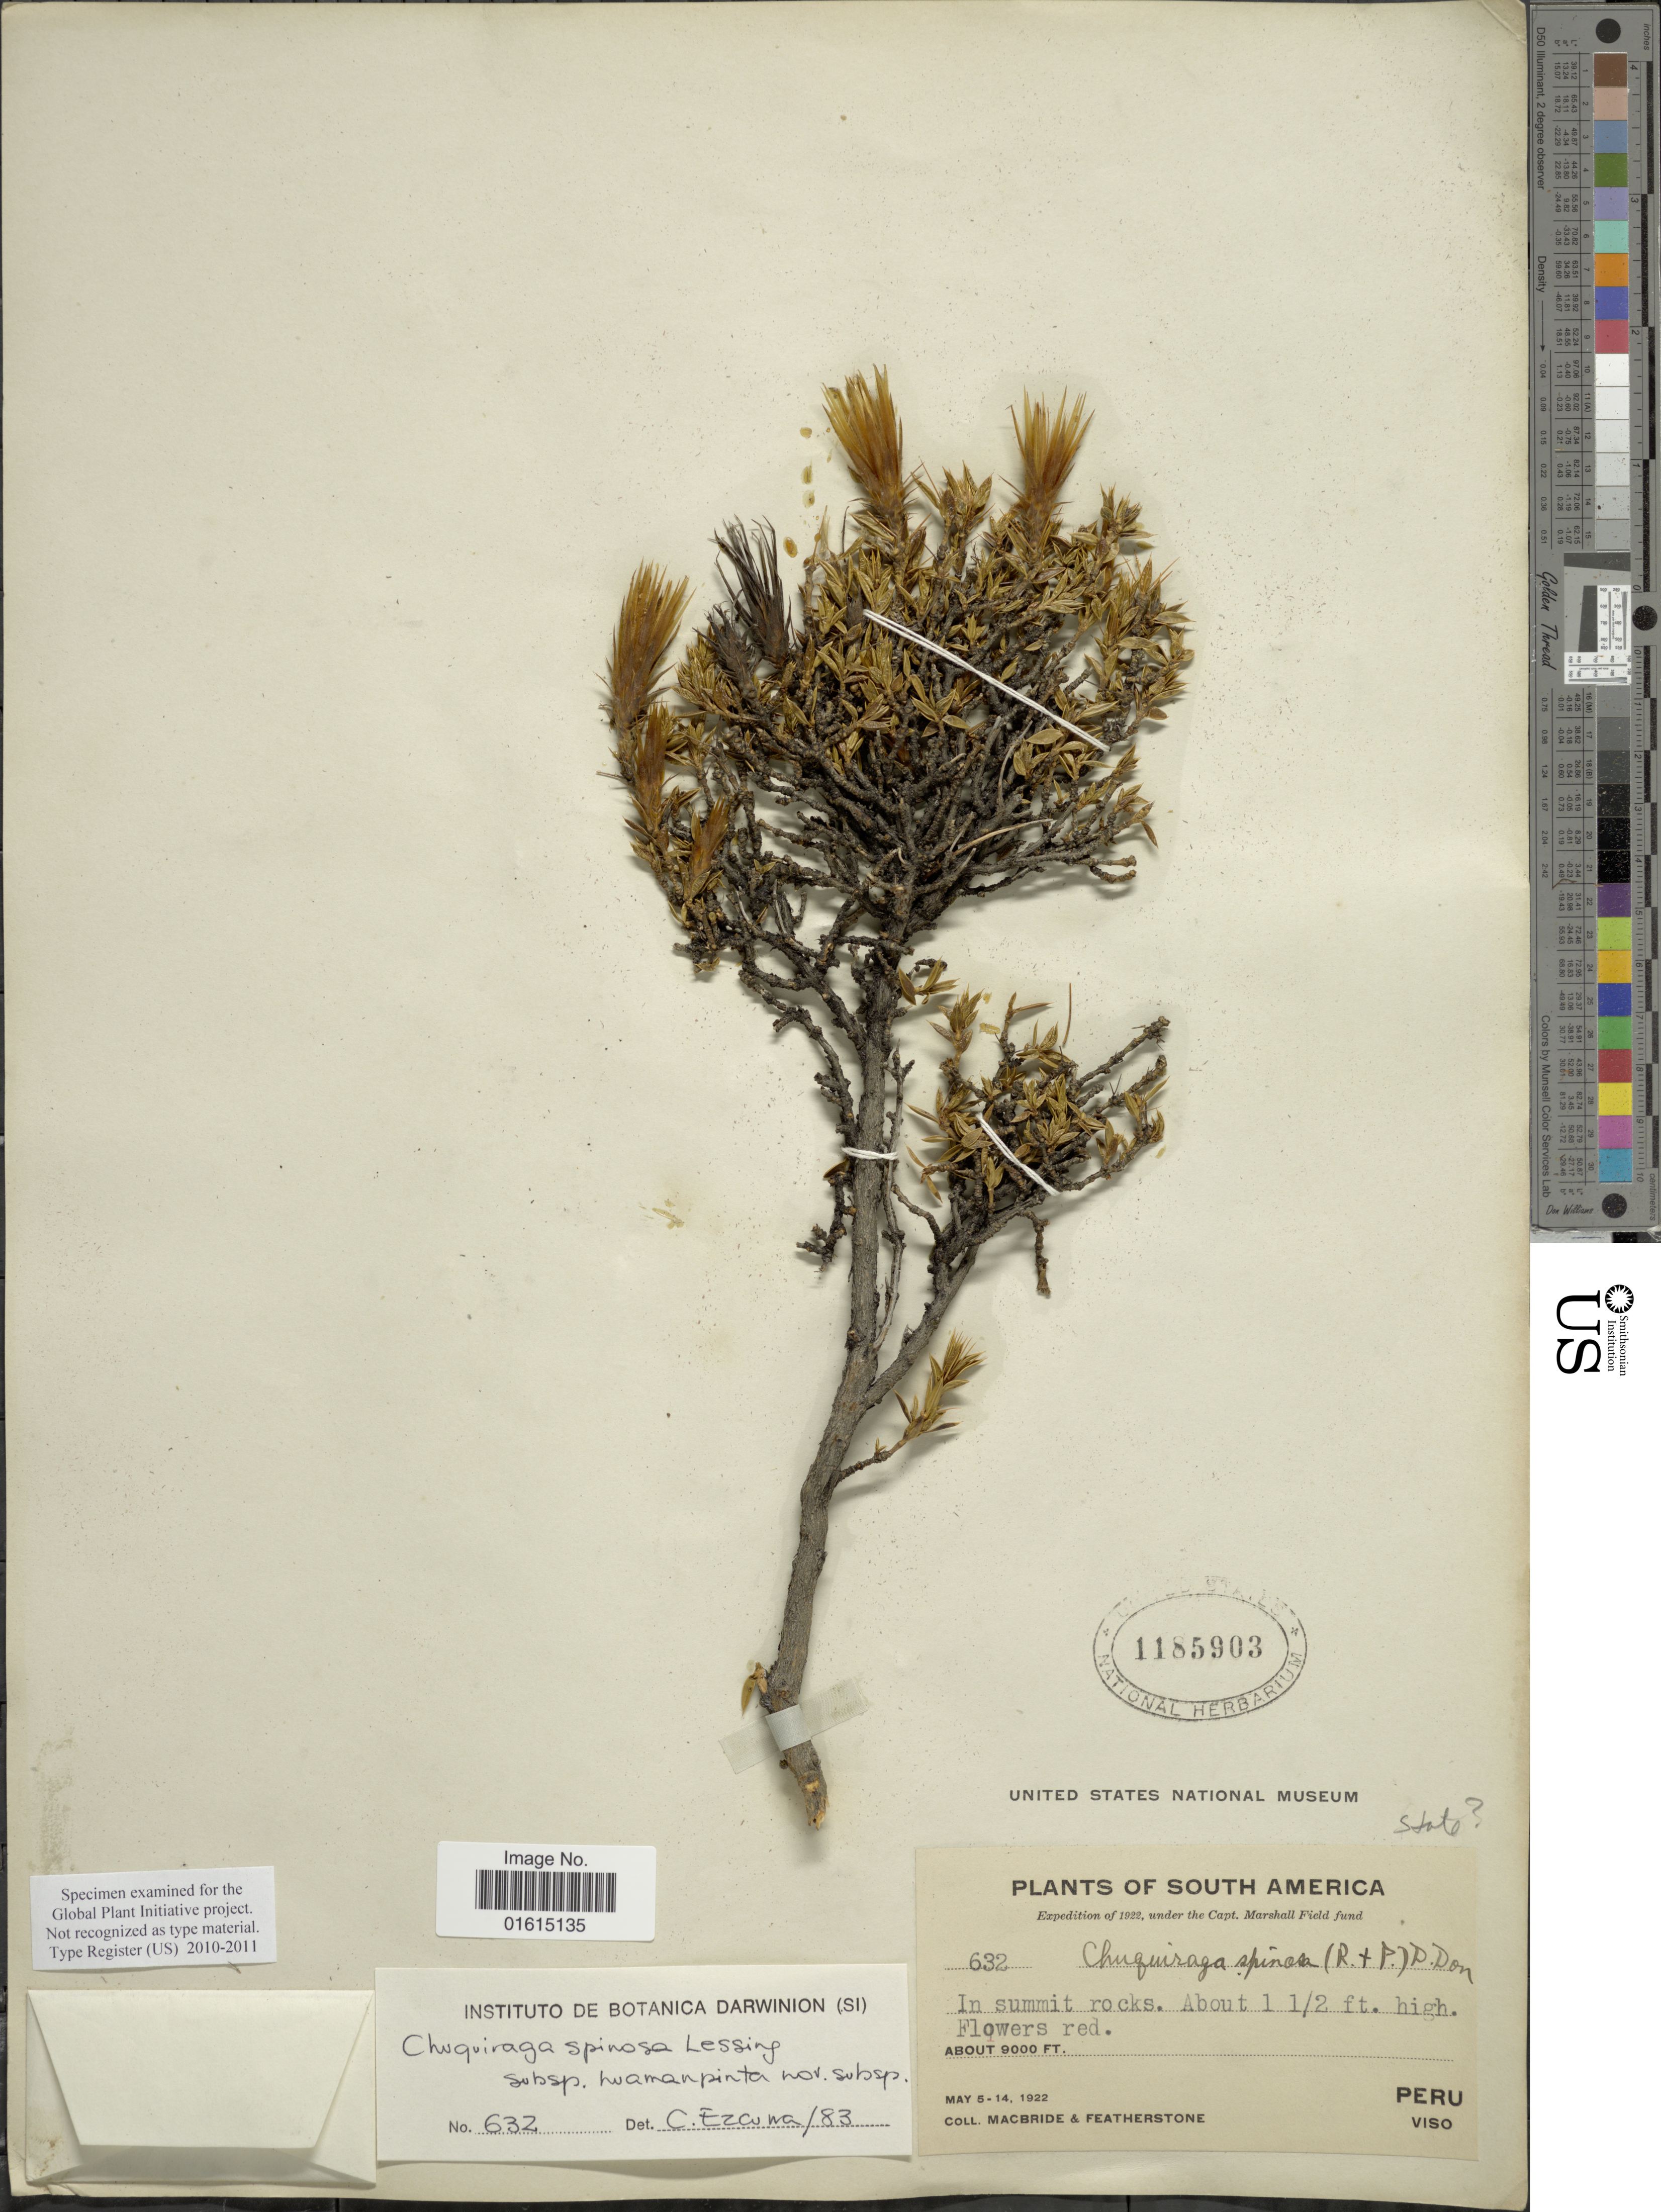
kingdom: Plantae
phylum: Tracheophyta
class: Magnoliopsida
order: Asterales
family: Asteraceae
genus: Chuquiraga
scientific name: Chuquiraga spinosa subsp. huamanpinta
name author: C. Ezcurra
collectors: Macbride, -- & -. Featherstone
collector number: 632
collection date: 1922-05-05/1922-05-14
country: Peru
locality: South America, Viso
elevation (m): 2743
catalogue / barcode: US 1185903